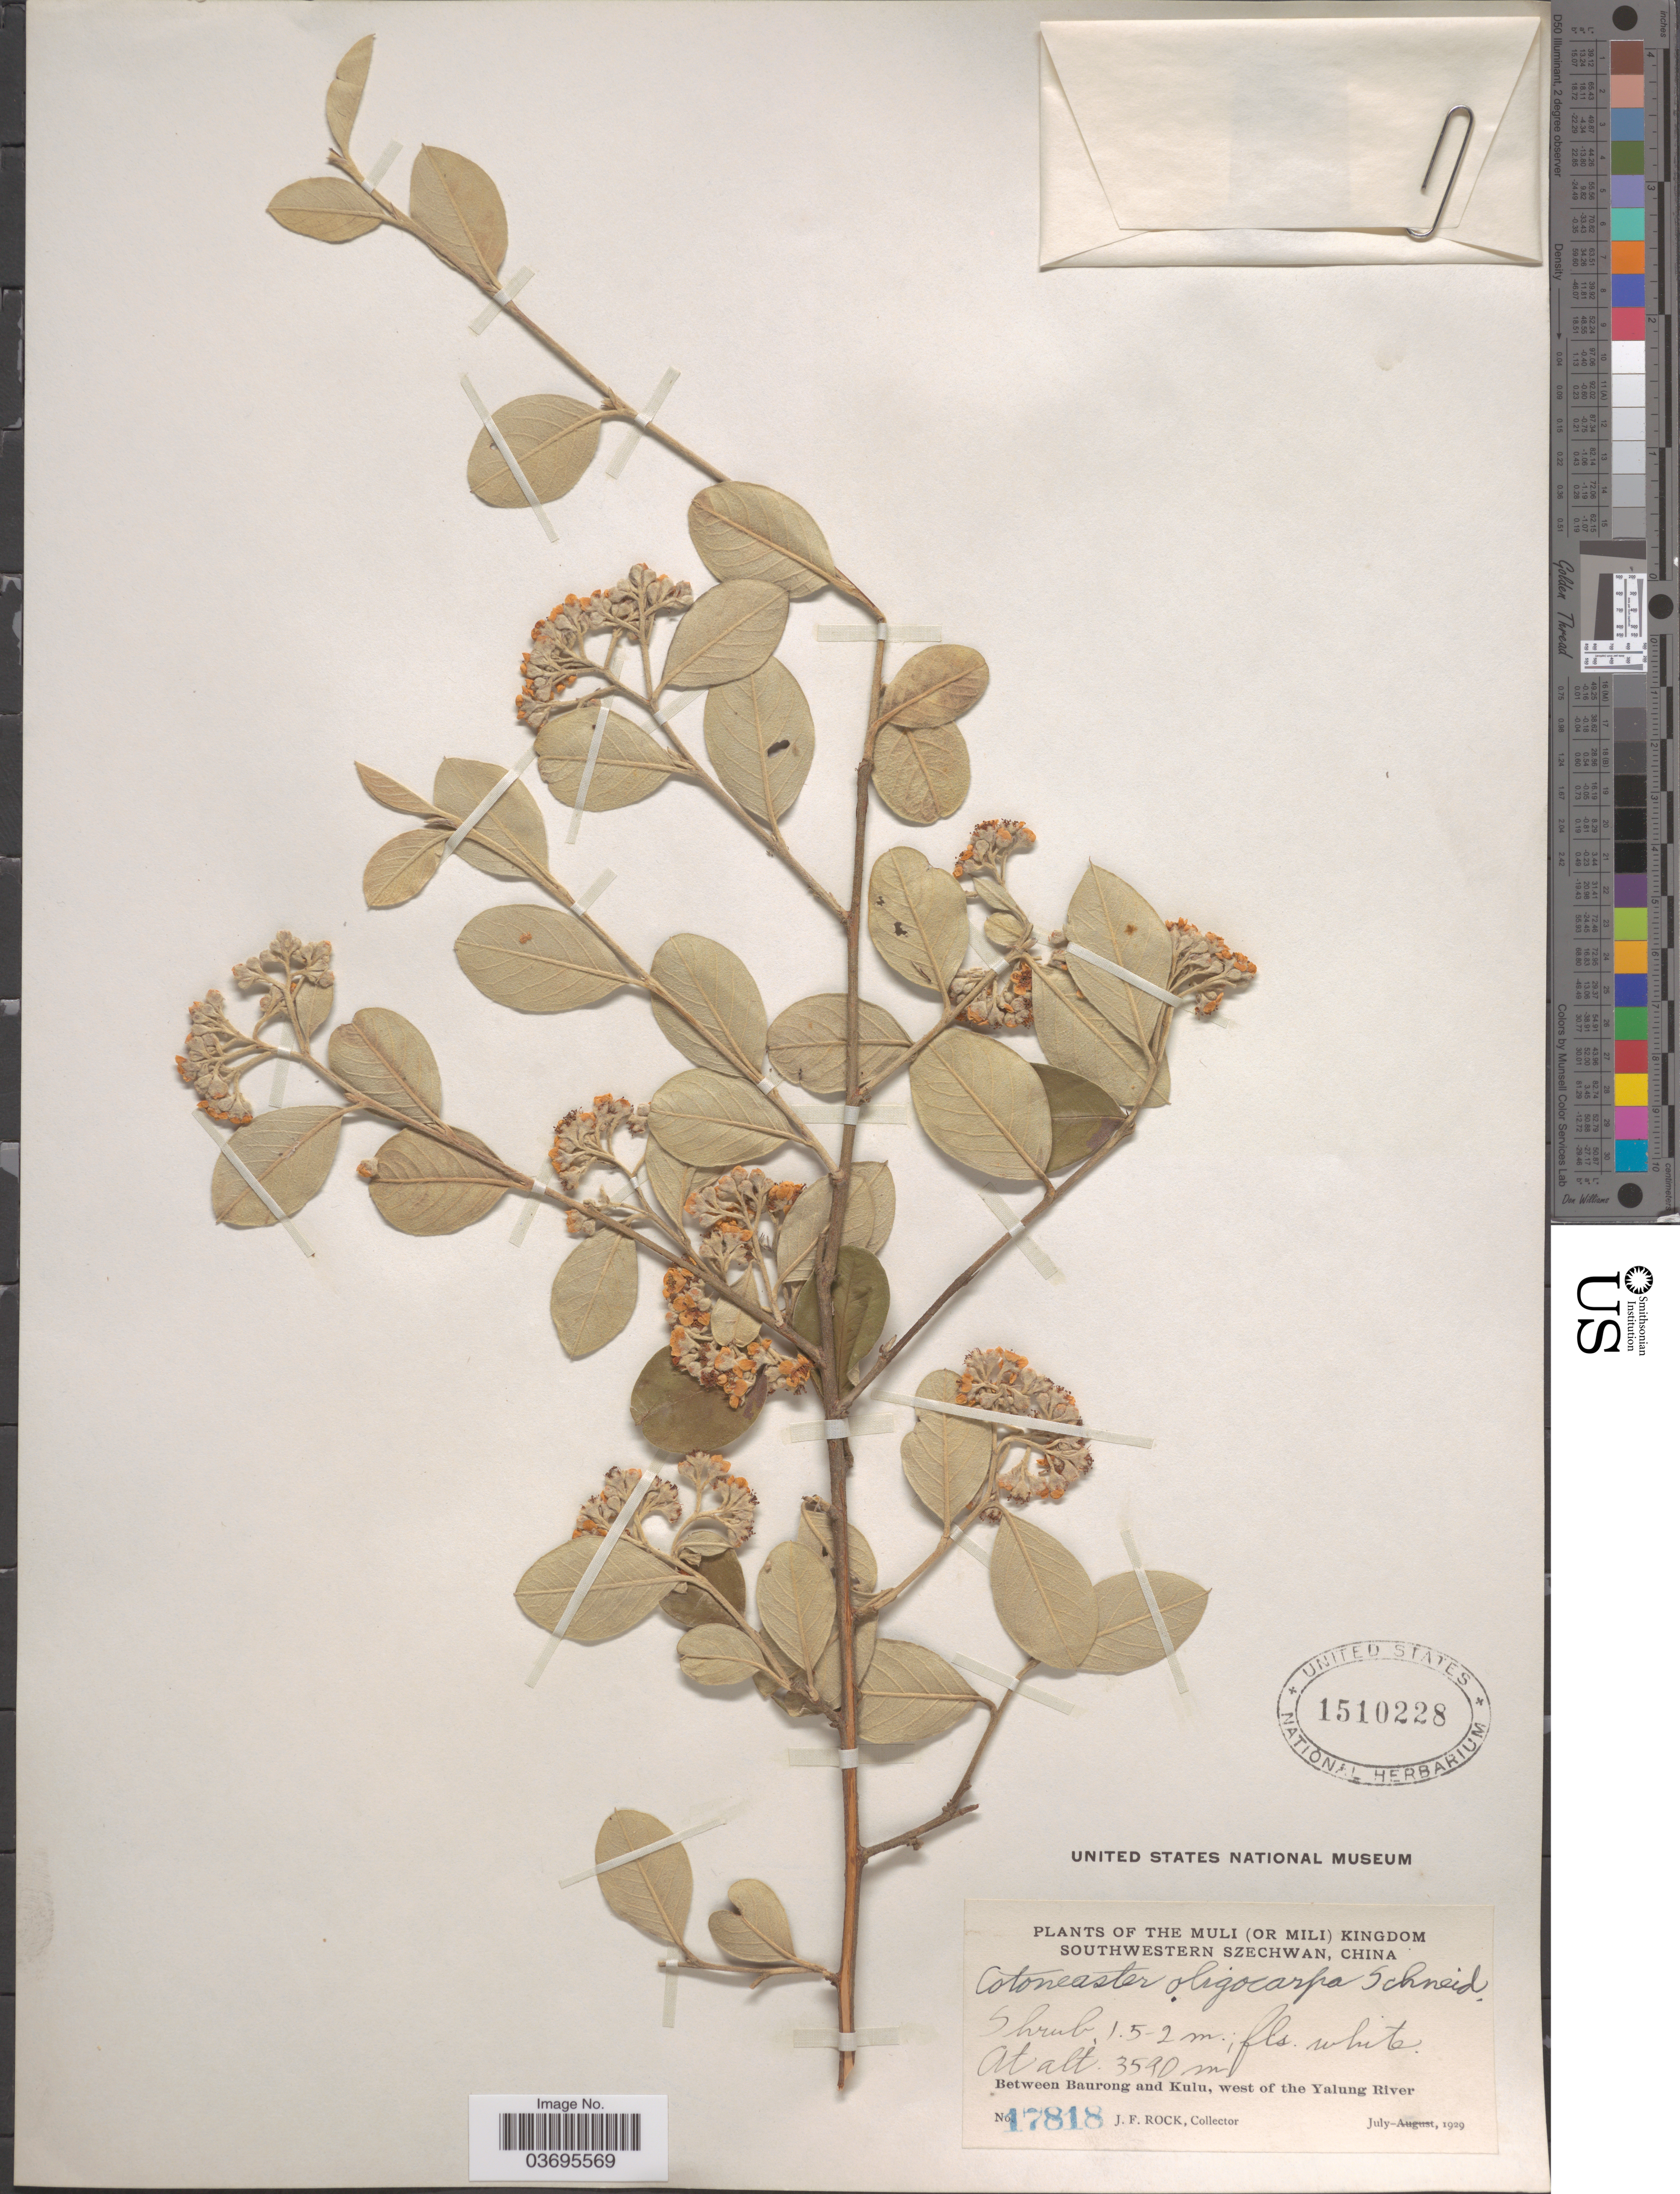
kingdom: Plantae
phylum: Tracheophyta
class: Magnoliopsida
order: Rosales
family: Rosaceae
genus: Cotoneaster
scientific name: Cotoneaster oligocarpus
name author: C.K. Schneid.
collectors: J. Rock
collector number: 17818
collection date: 1929-07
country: China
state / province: Sichuan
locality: The Muli (or Mili) Kingdom, Southwestern Szechwan. Between Baurong and Kulu, west of the Yalung River.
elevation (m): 3590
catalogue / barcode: US 1510228